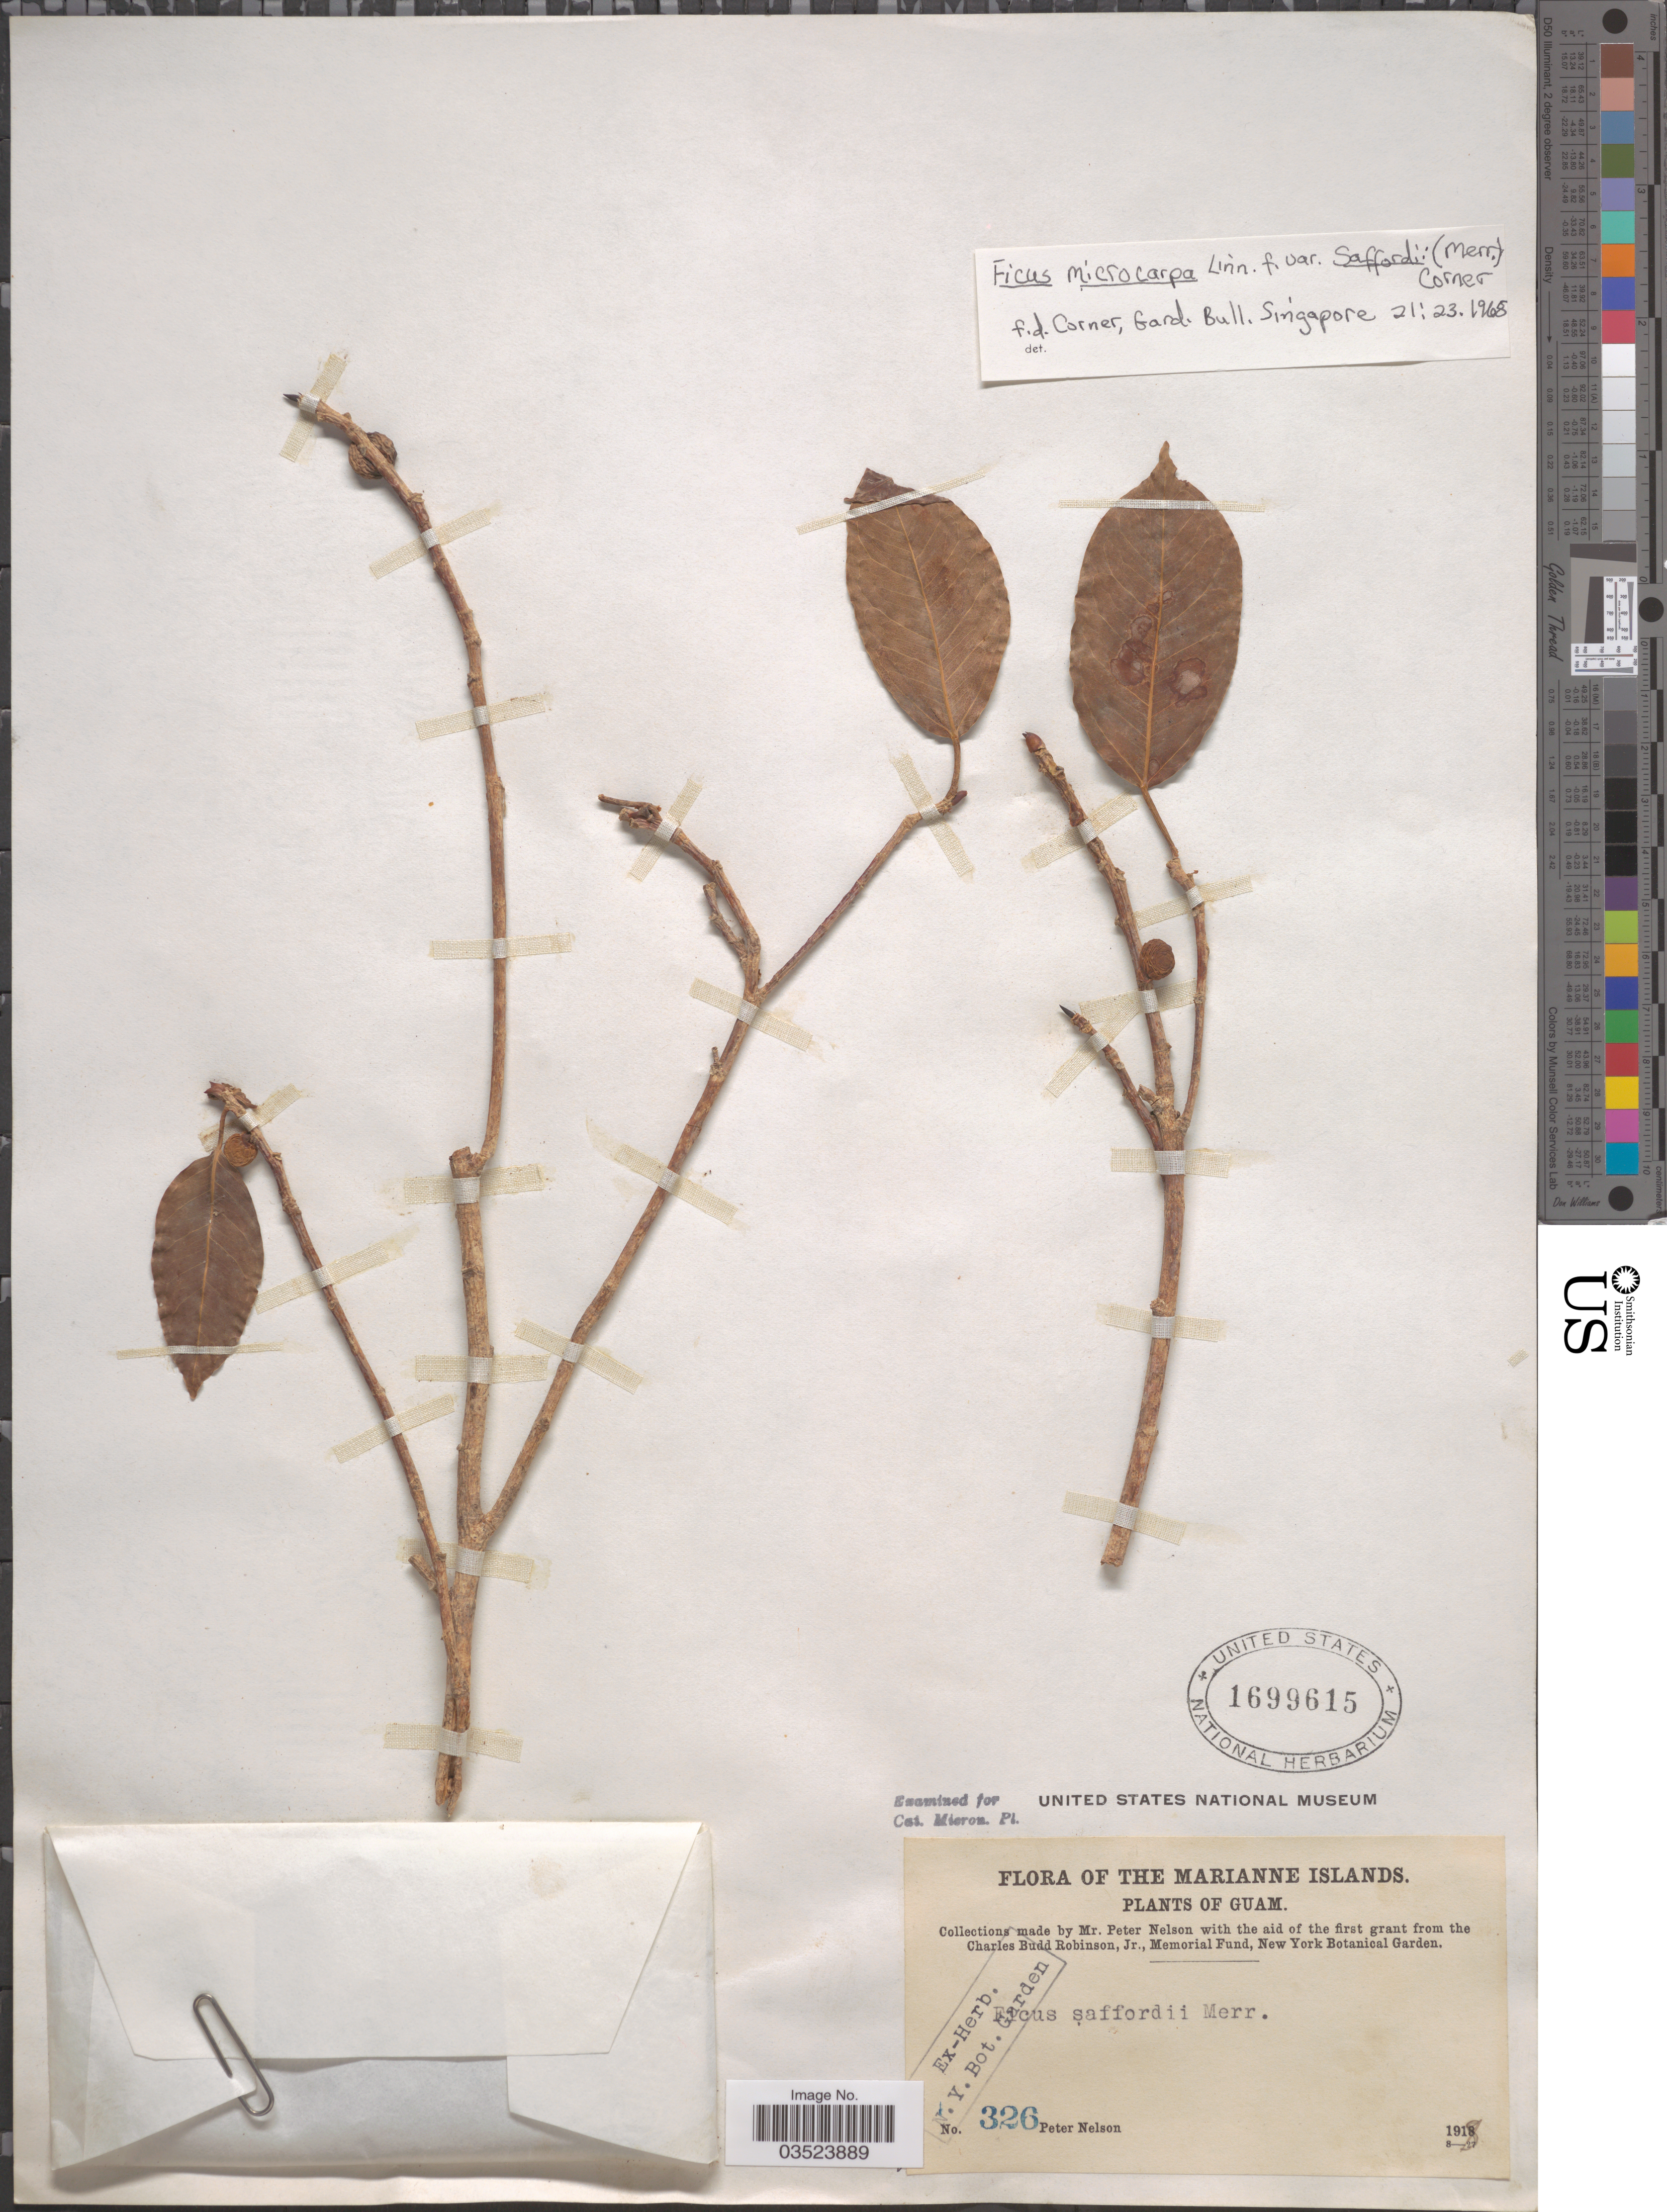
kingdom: Plantae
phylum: Tracheophyta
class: Magnoliopsida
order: Rosales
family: Moraceae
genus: Ficus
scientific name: Ficus microcarpa var. saffordii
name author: (Merr.) Corner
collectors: P. Nelson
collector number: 326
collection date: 1918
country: Guam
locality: The Marianne Islands.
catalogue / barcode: US 1699615